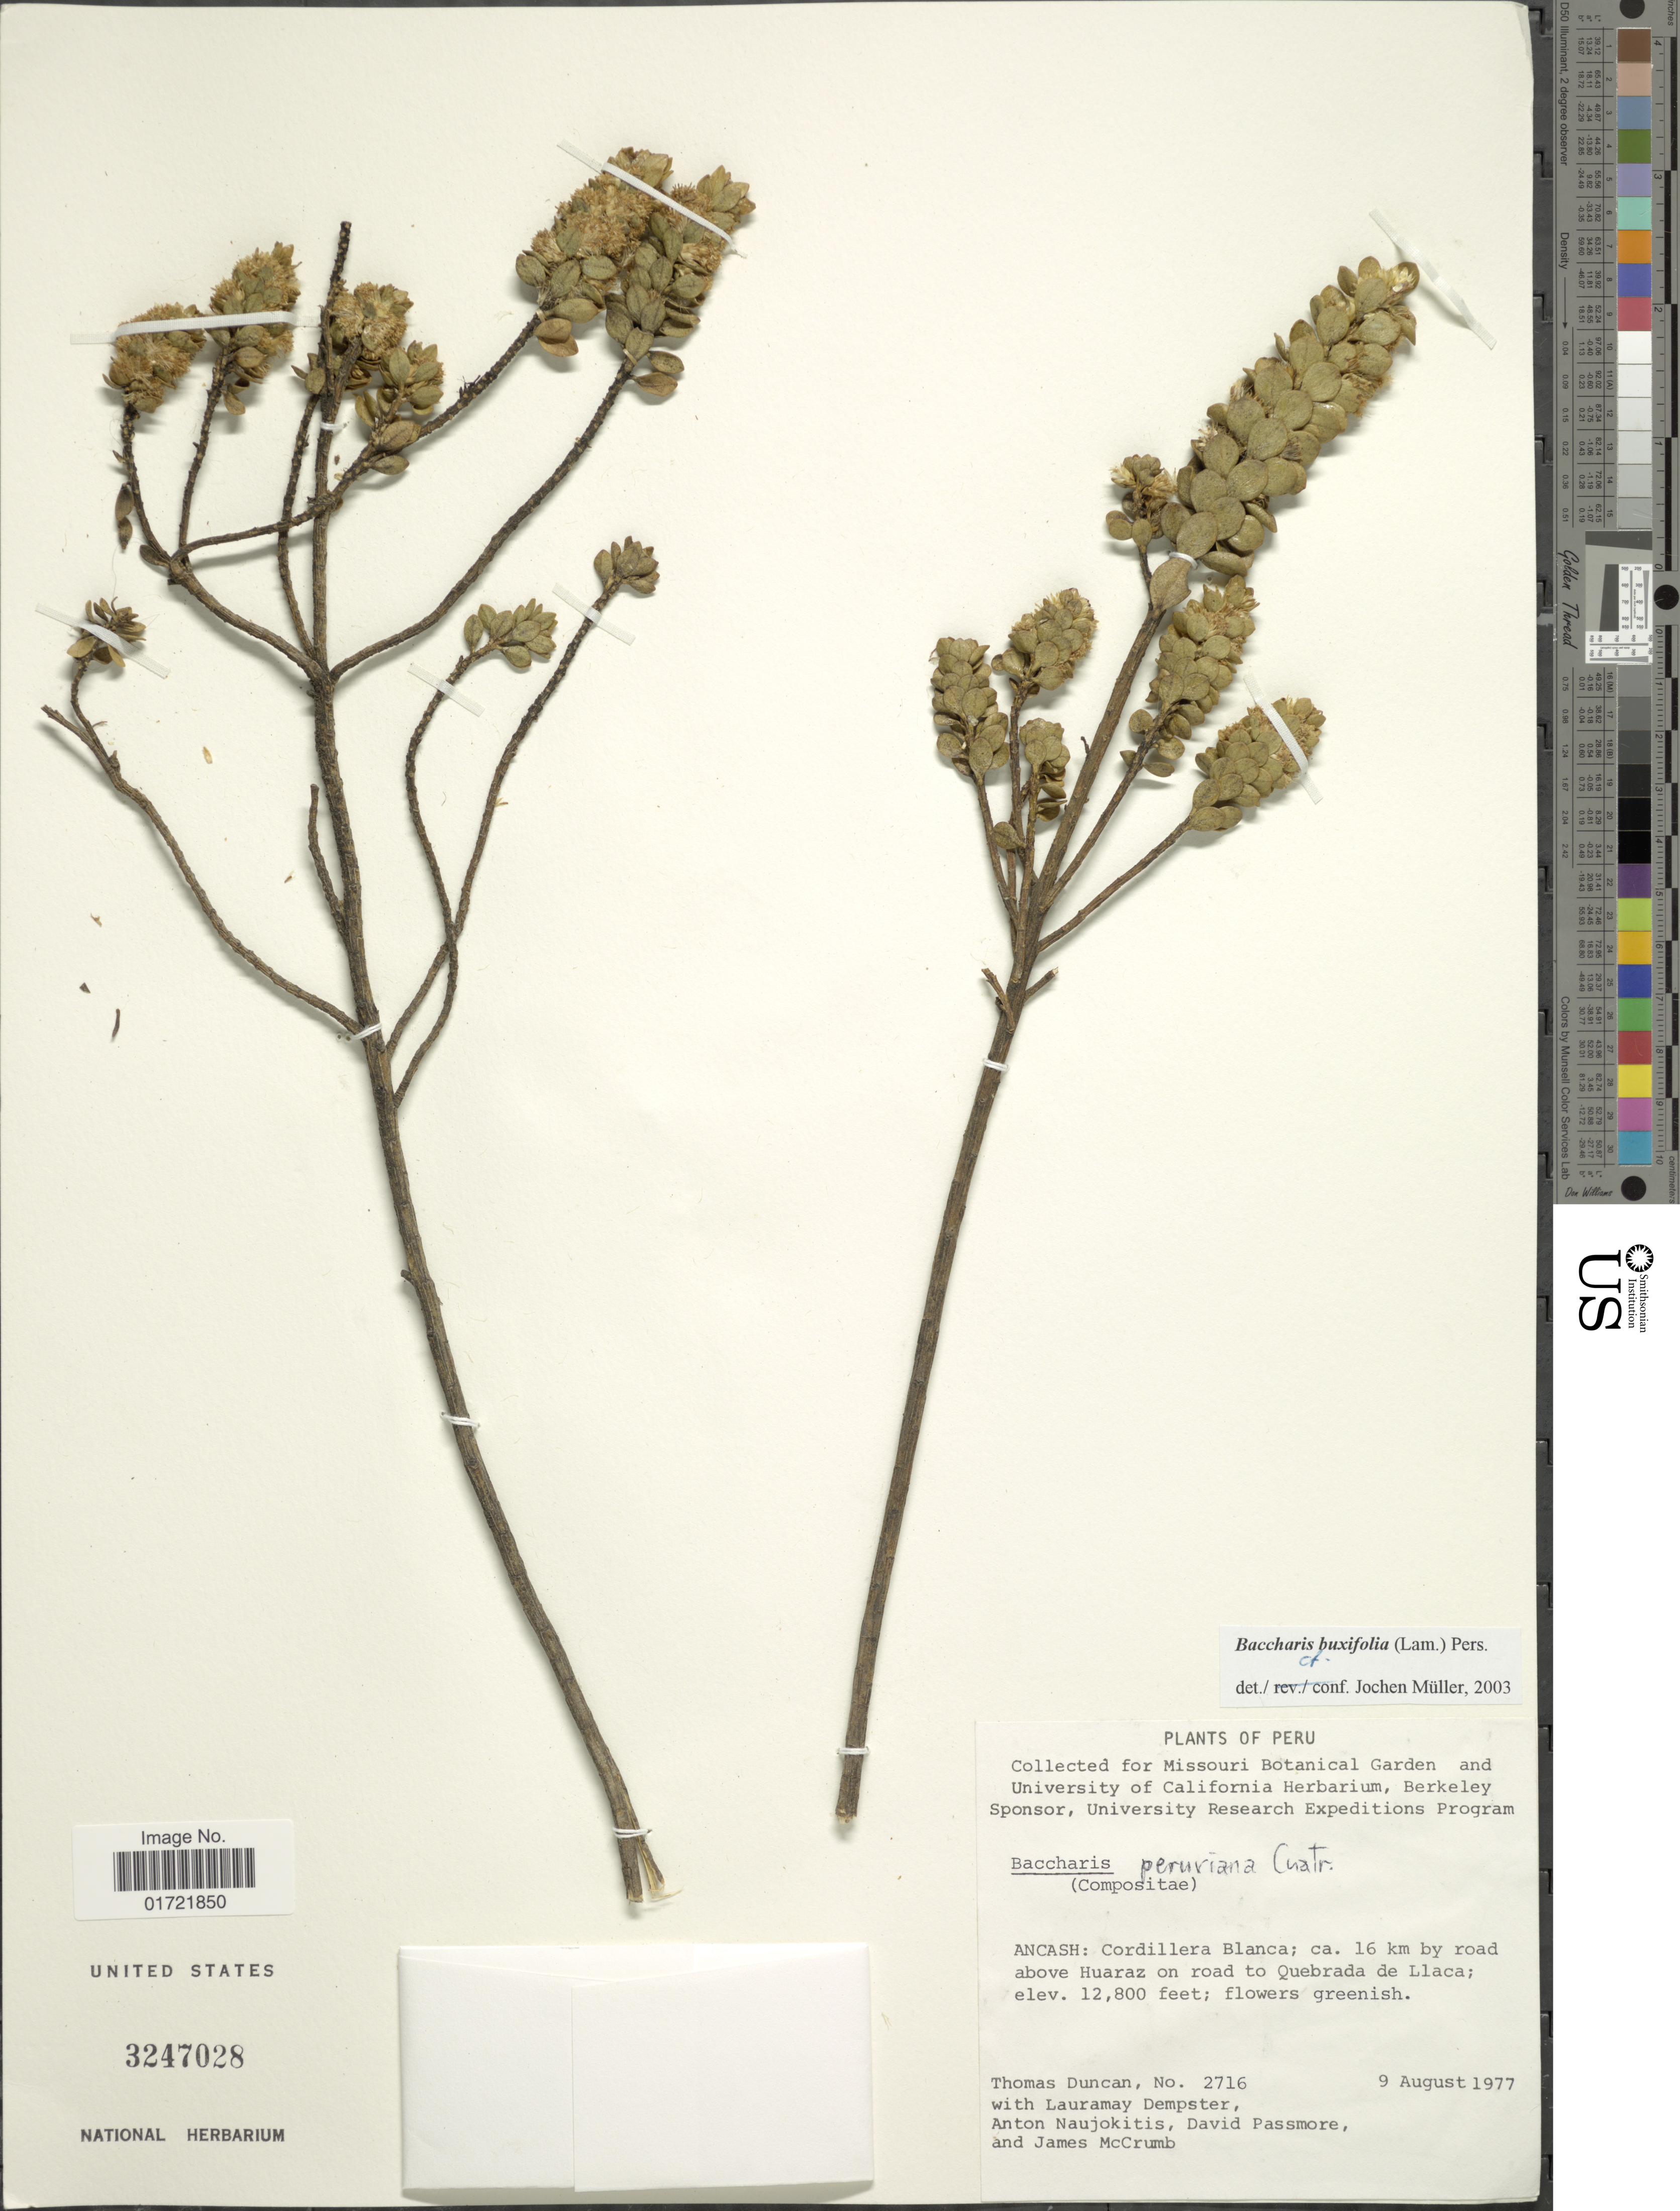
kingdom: Plantae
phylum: Tracheophyta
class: Magnoliopsida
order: Asterales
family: Asteraceae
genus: Baccharis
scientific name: Baccharis buxifolia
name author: (Lam.) Pers.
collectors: T. Duncan, L. T. Dempster, A. Naujokitis, d. Passmore & J. McCrumb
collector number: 2716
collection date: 1977-08-09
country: Peru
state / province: Ancash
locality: Cordillera Blanca; ca. 16 km by road above Huaraz on road to Quebrada de Llaca.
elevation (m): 3901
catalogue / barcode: US 3247028